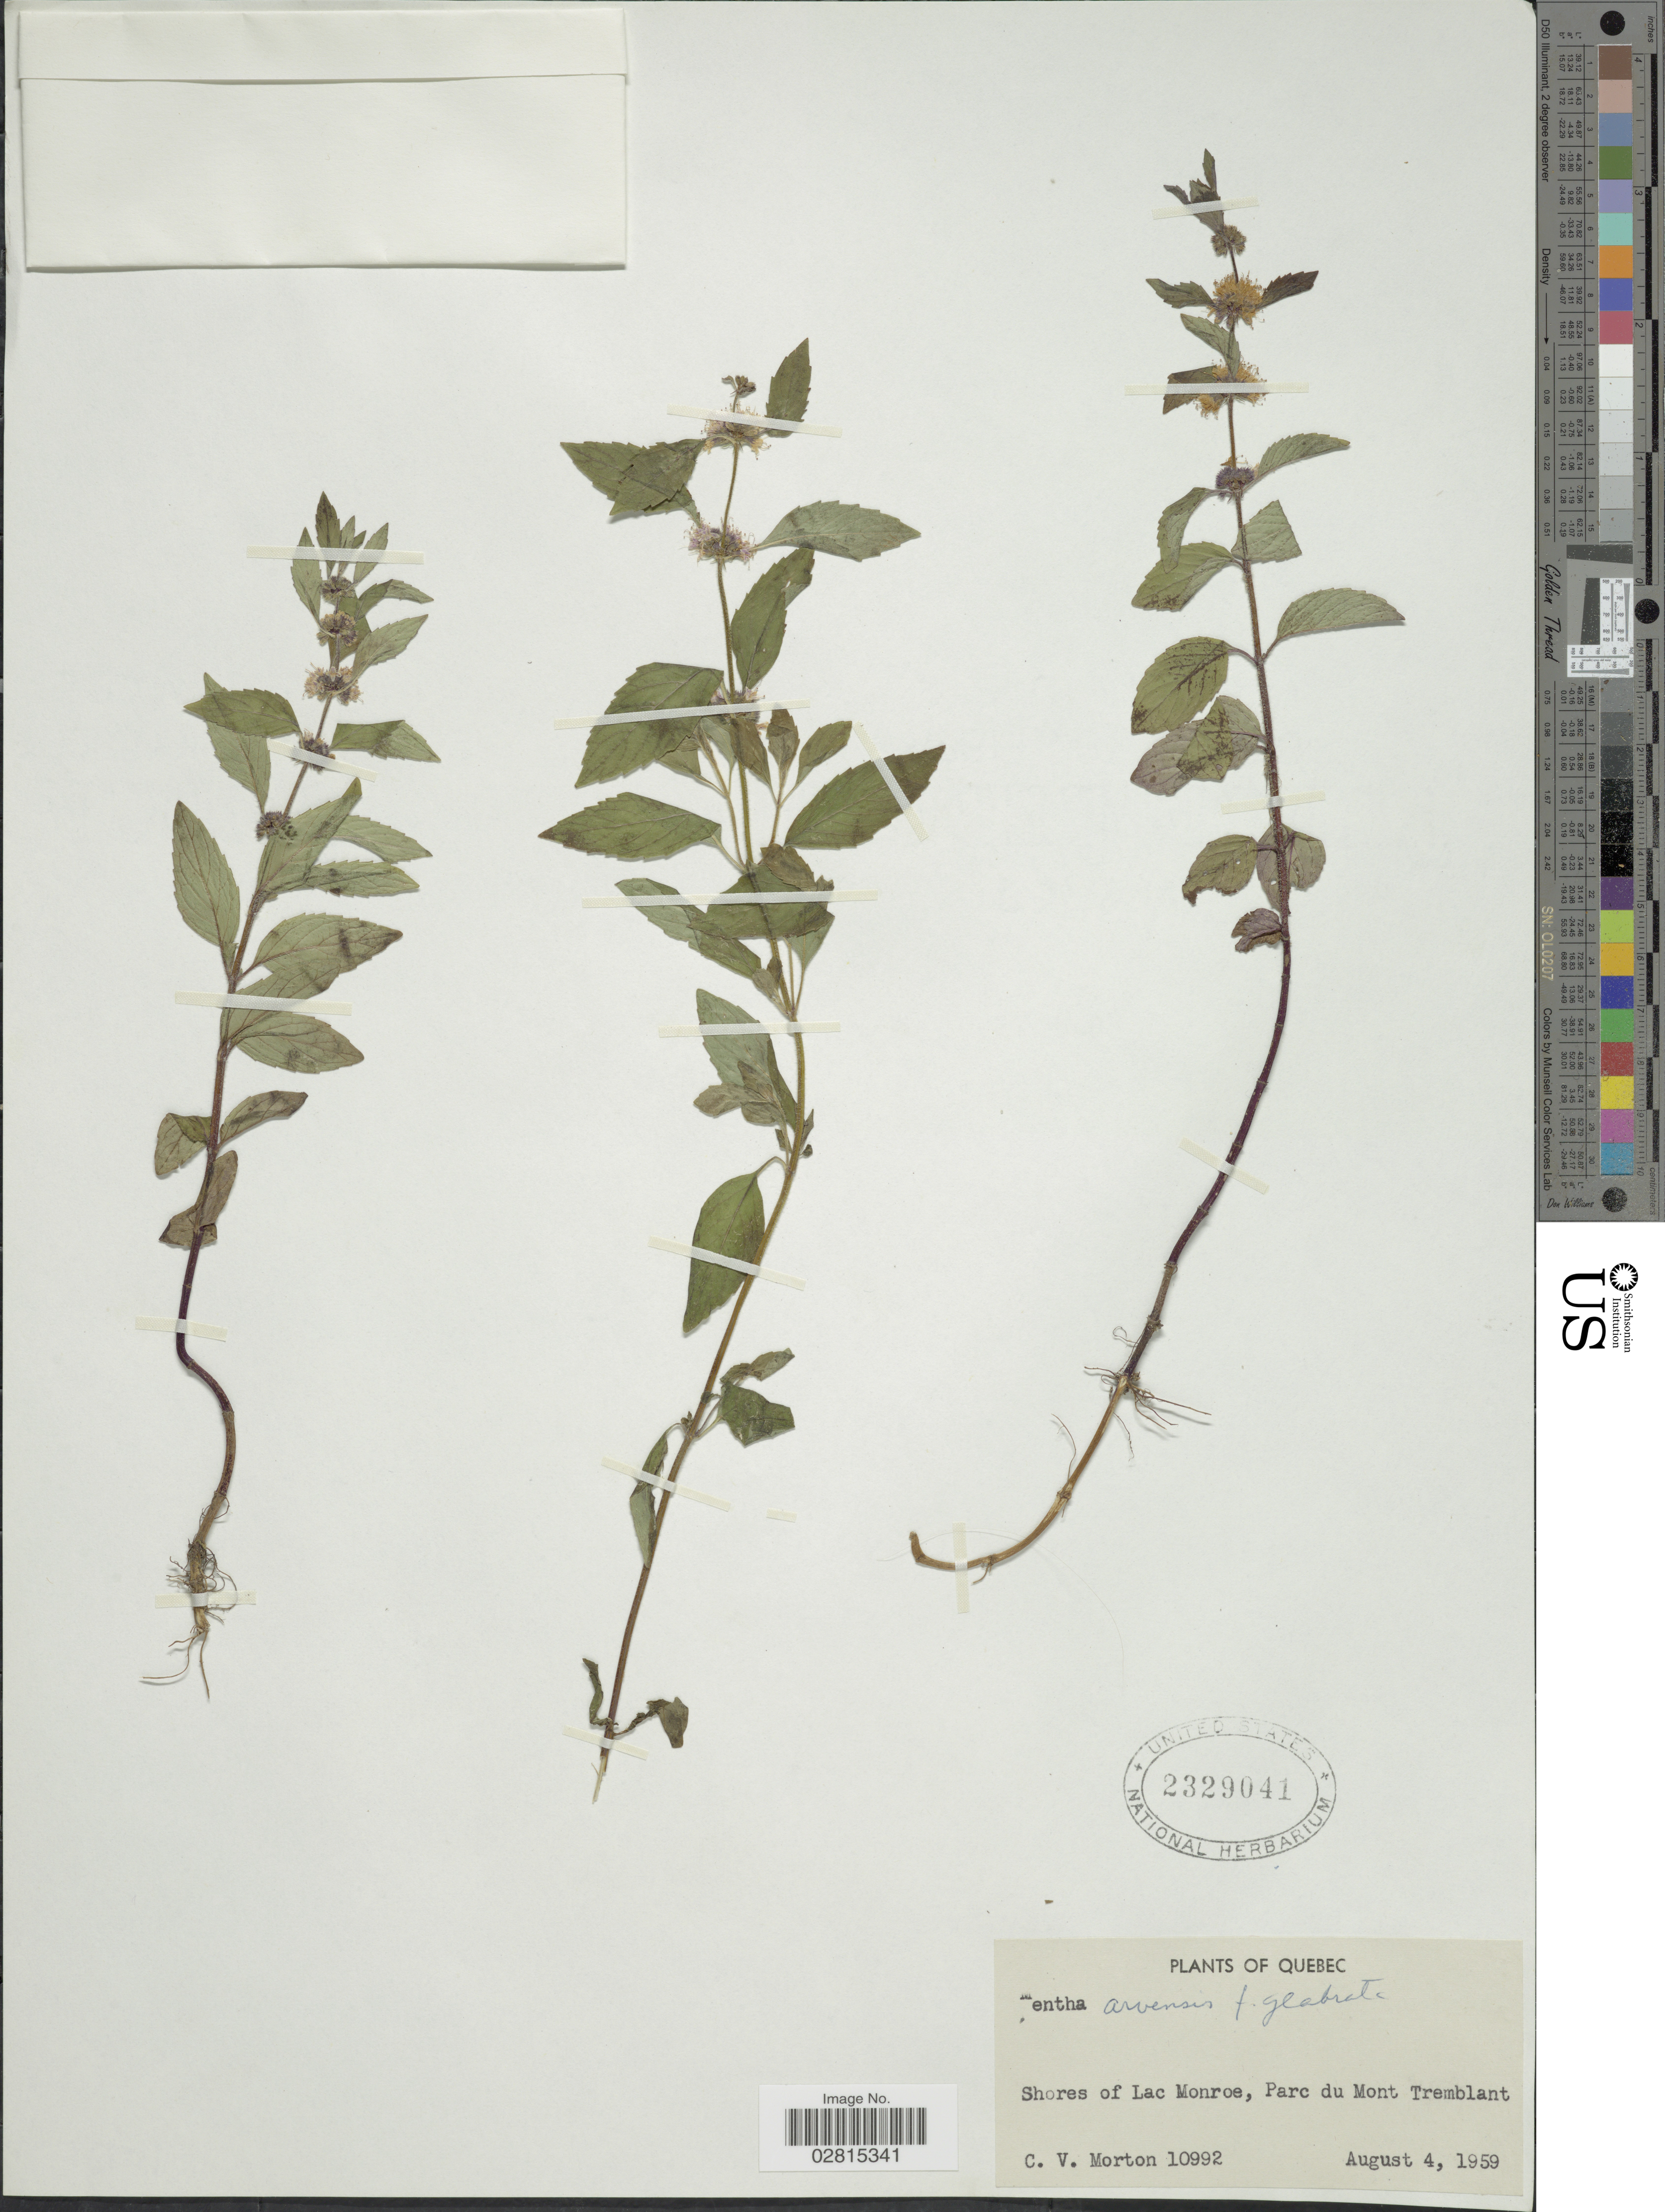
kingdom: Plantae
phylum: Tracheophyta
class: Magnoliopsida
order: Lamiales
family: Lamiaceae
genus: Mentha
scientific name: Mentha canadensis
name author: L.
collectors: C. V. Morton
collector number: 10992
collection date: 1959-08-04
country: Canada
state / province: Quebec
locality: Shores of Lac Monroe, Parc du Mont Tremblant.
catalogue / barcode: US 2329041